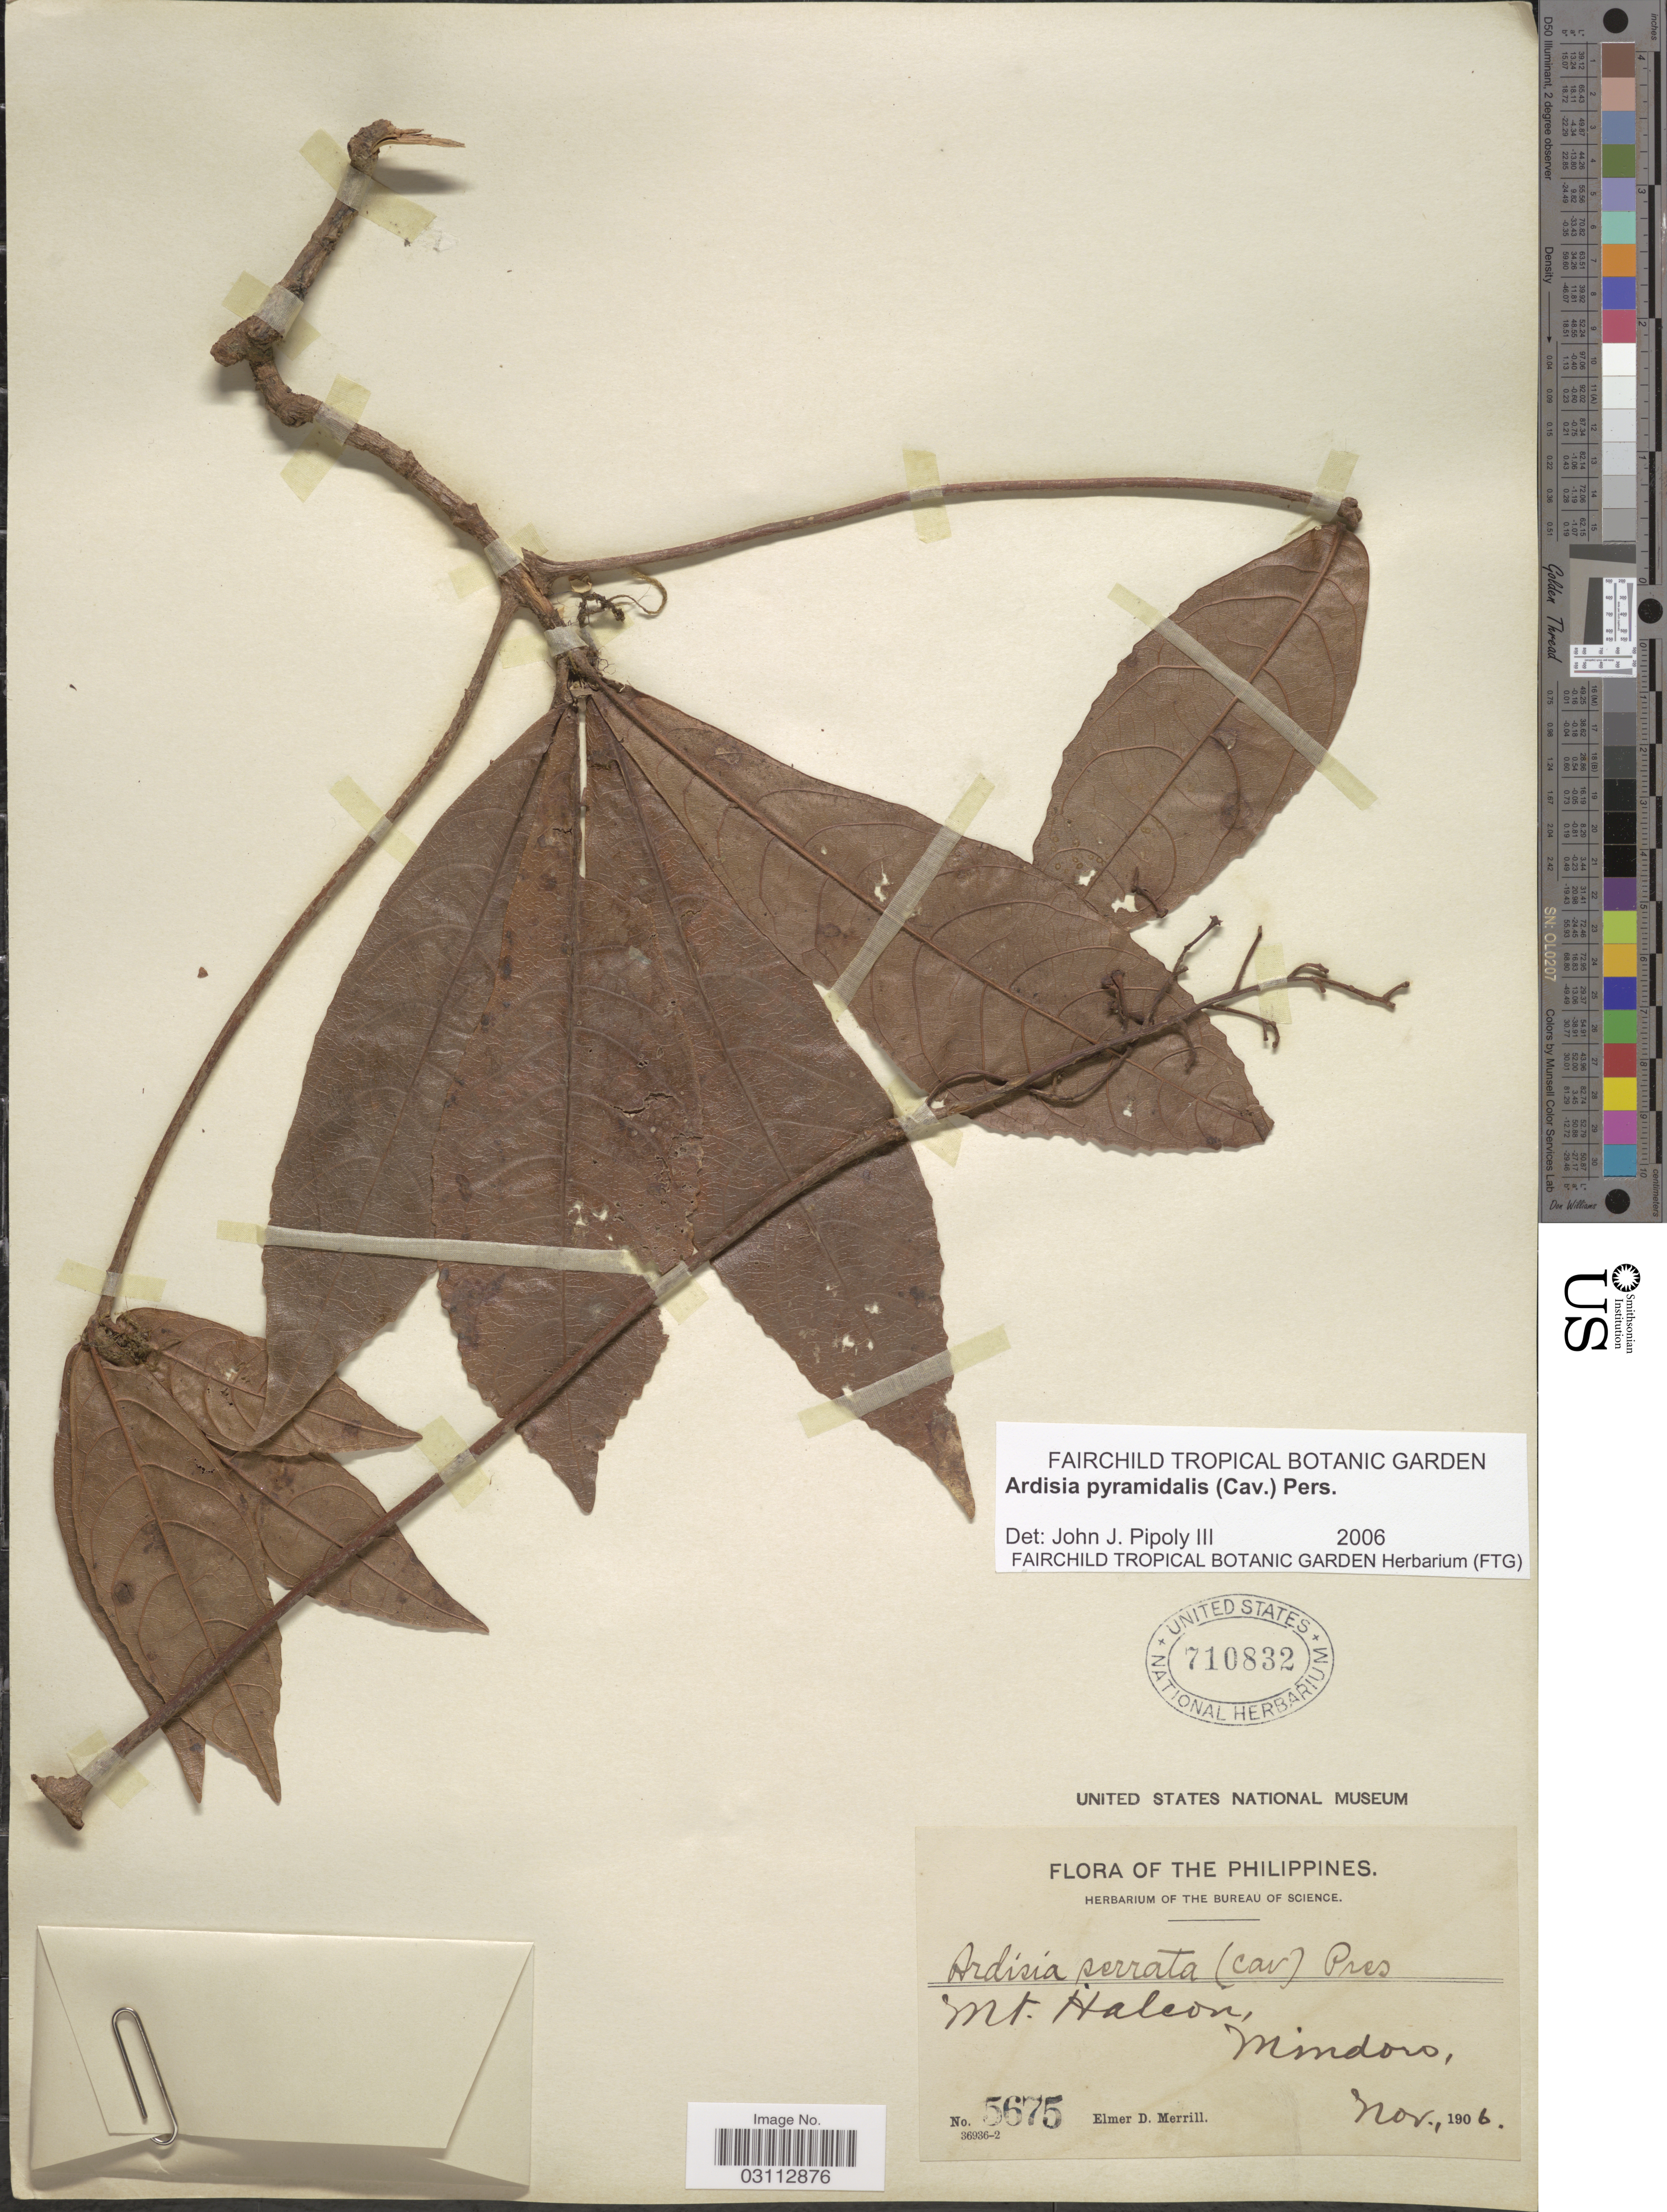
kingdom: Plantae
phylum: Tracheophyta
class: Magnoliopsida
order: Ericales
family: Primulaceae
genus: Ardisia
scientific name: Ardisia pyramidalis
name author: (Cav.) Pers.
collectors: E. D. Merrill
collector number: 5675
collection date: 1906-11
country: Philippines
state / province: Mimaropa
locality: Mt. Halcon, Mindoro.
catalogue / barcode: US 710832